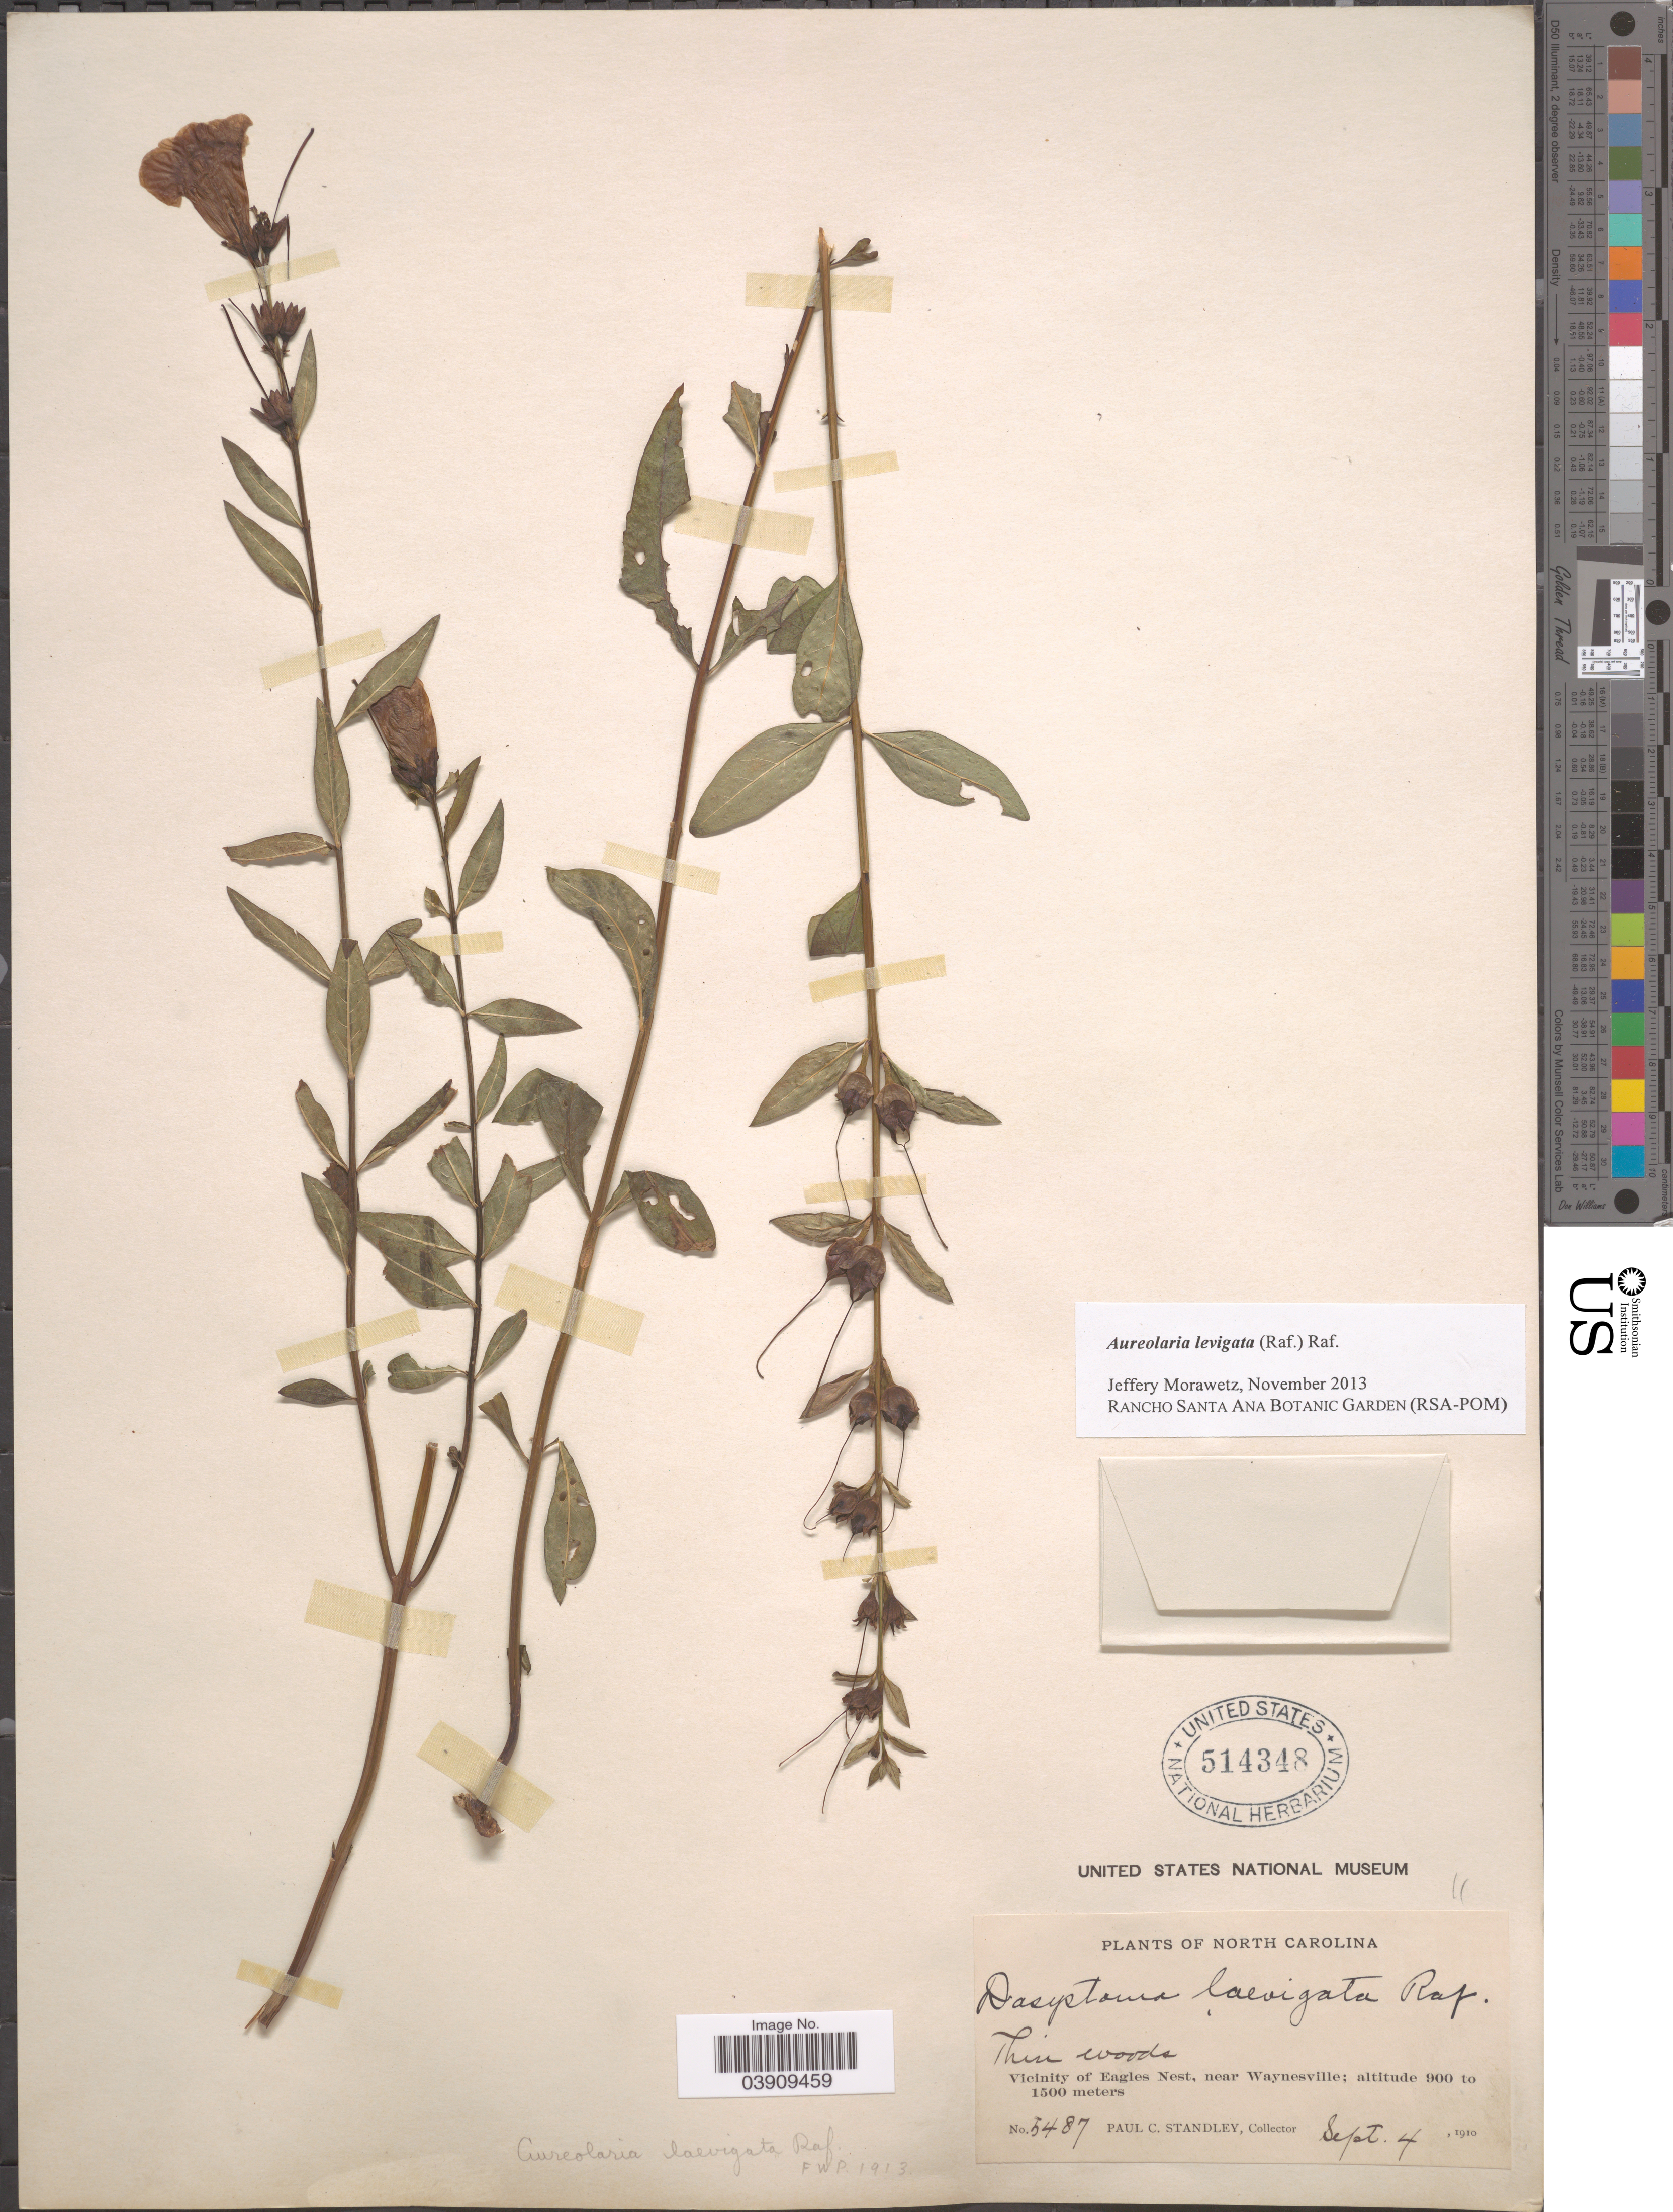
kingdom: Plantae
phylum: Tracheophyta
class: Magnoliopsida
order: Lamiales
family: Orobanchaceae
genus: Aureolaria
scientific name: Aureolaria laevigata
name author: (Raf.) Raf.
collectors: P. C. Standley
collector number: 5487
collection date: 1910-09-04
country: United States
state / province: North Carolina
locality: Vicinity of Eagles Nest, near Waynesville.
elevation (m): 900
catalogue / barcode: US 514348